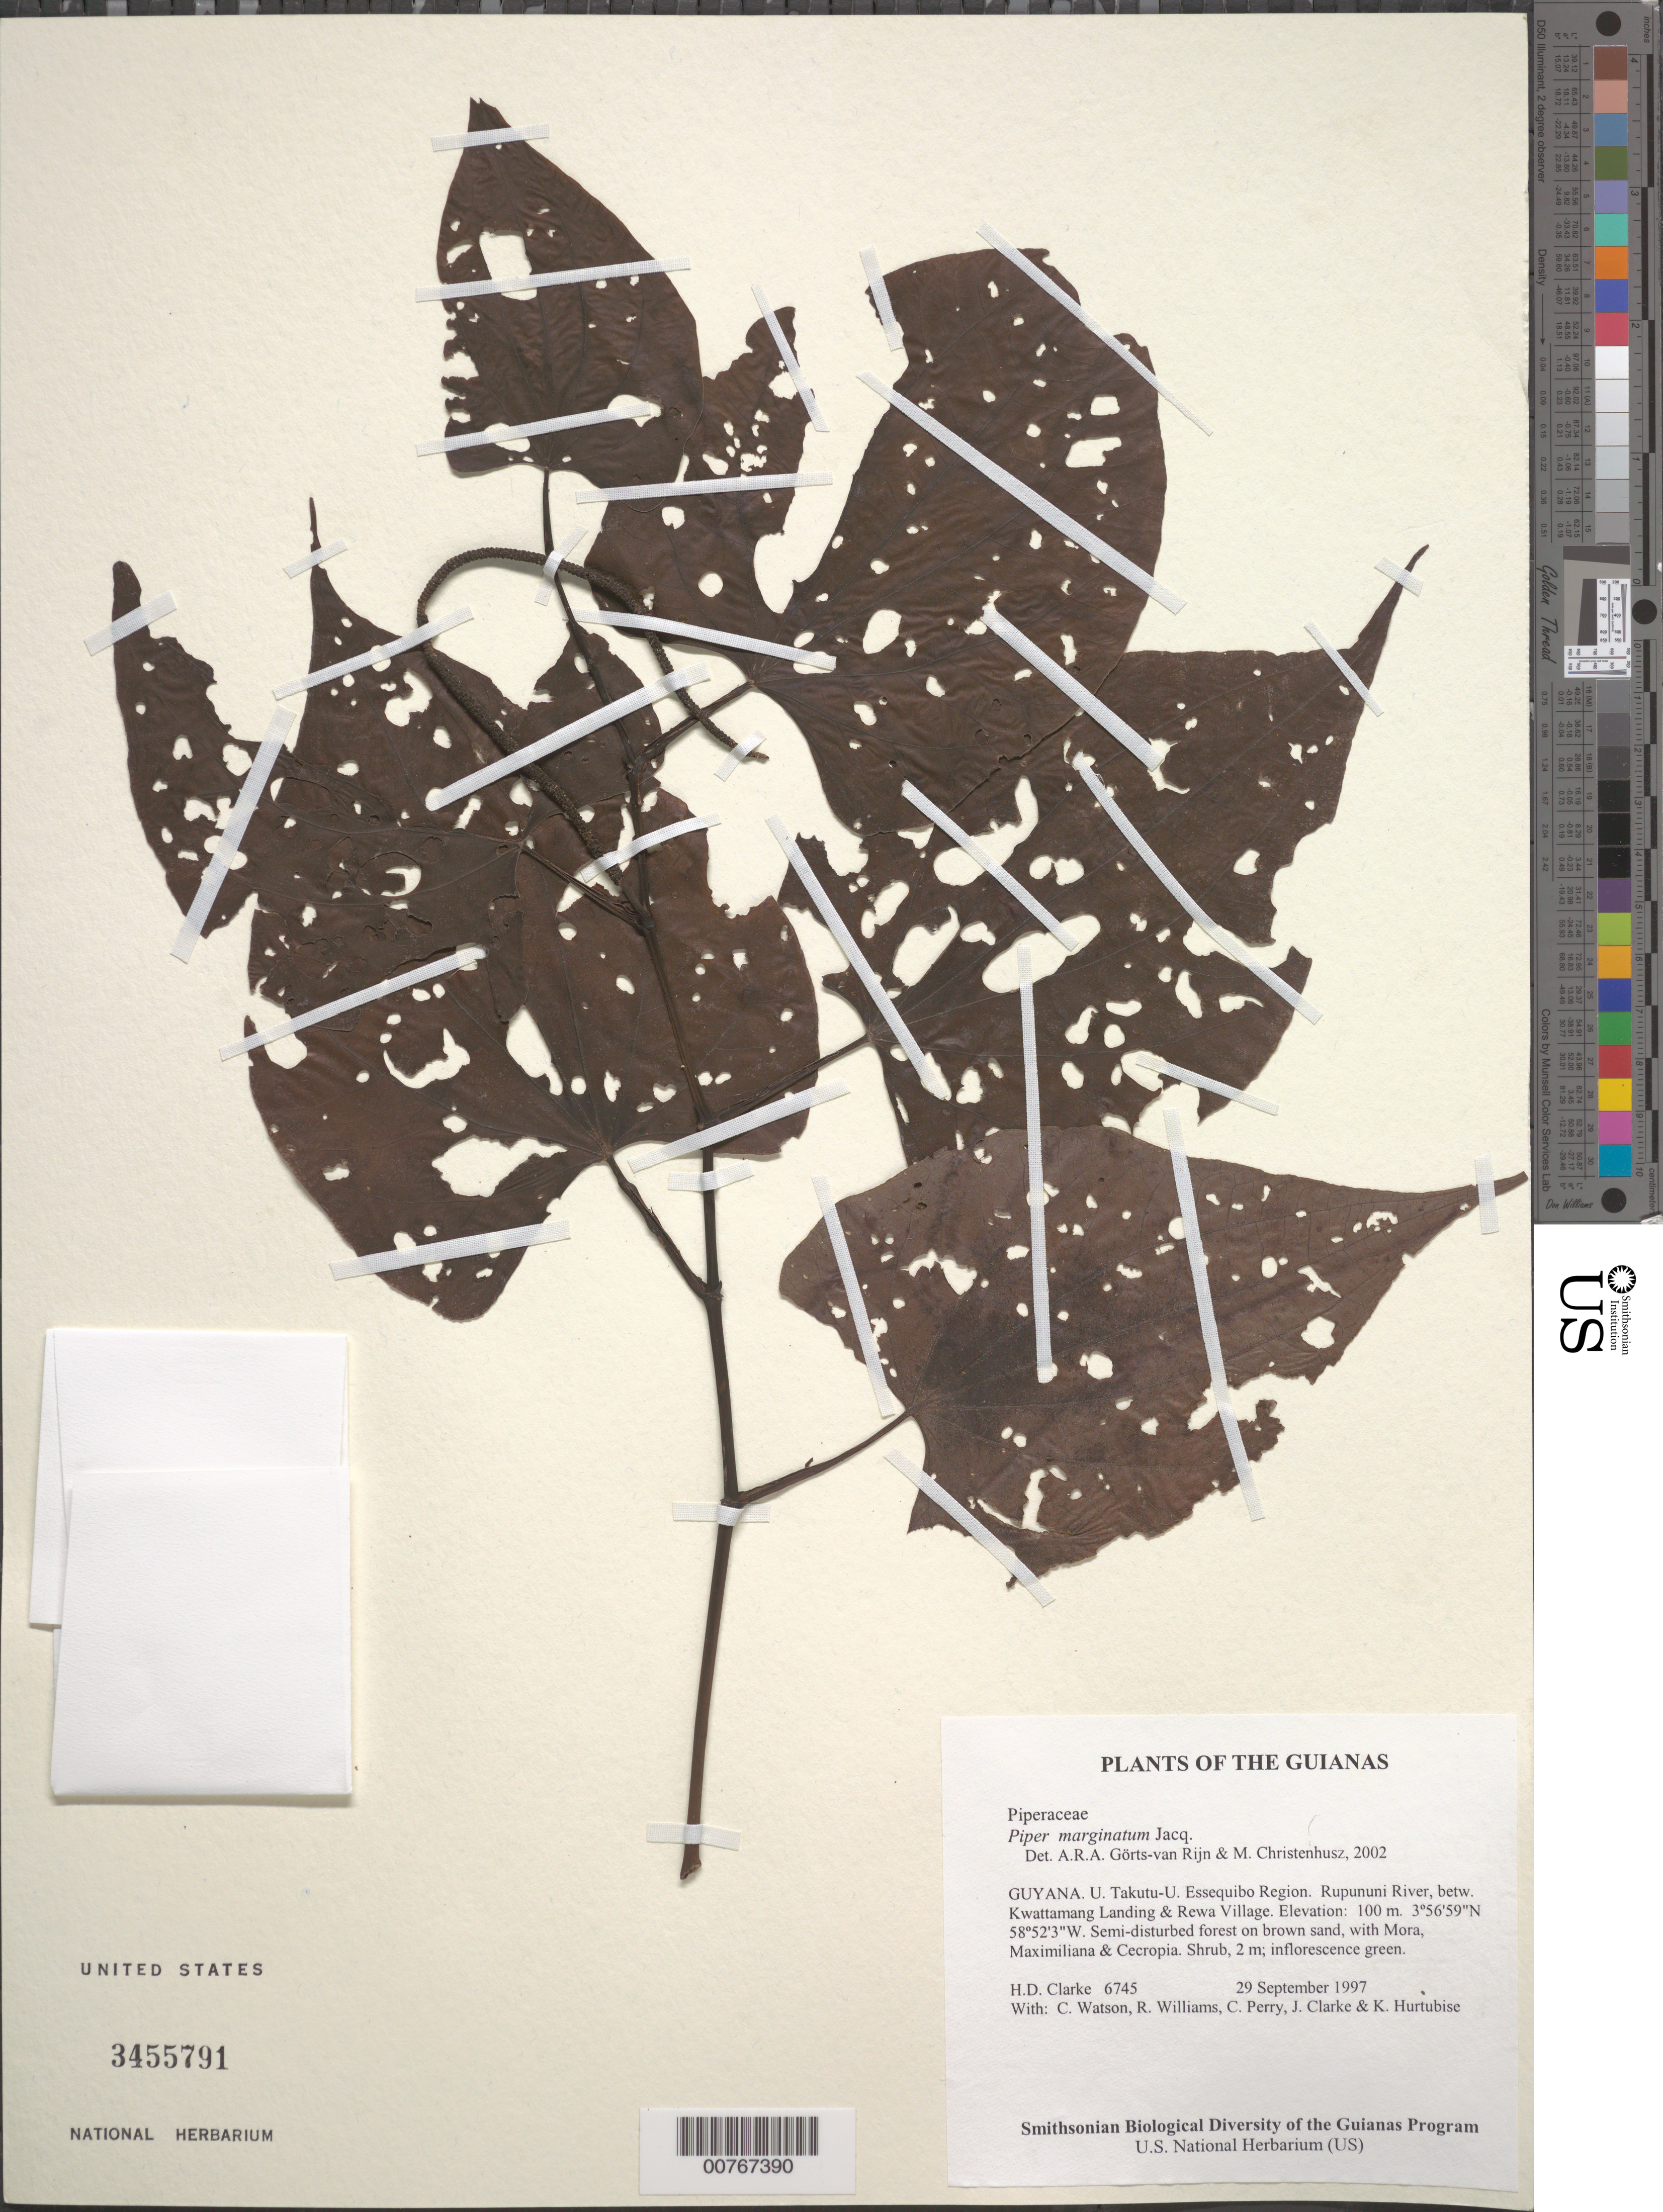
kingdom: Plantae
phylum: Tracheophyta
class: Magnoliopsida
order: Piperales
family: Piperaceae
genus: Piper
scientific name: Piper marginatum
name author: Jacq.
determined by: Görts-van Rijn, A. R.; Christenhusz, M. J.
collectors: H. D. Clarke, C. Watson, R. Williams, C. Perry, J. Clarke & K. Hurtubise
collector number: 6745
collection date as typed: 29 September 1997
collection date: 1997-09-29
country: Guyana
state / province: U. Takutu-U. Essequibo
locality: Rupununi River, betw. Kwattamang Landing & Rewa Village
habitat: Semi-disturbed forest on brown sand, with Mora, Maximiliana & Cecropia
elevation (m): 100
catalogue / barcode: US 3455791